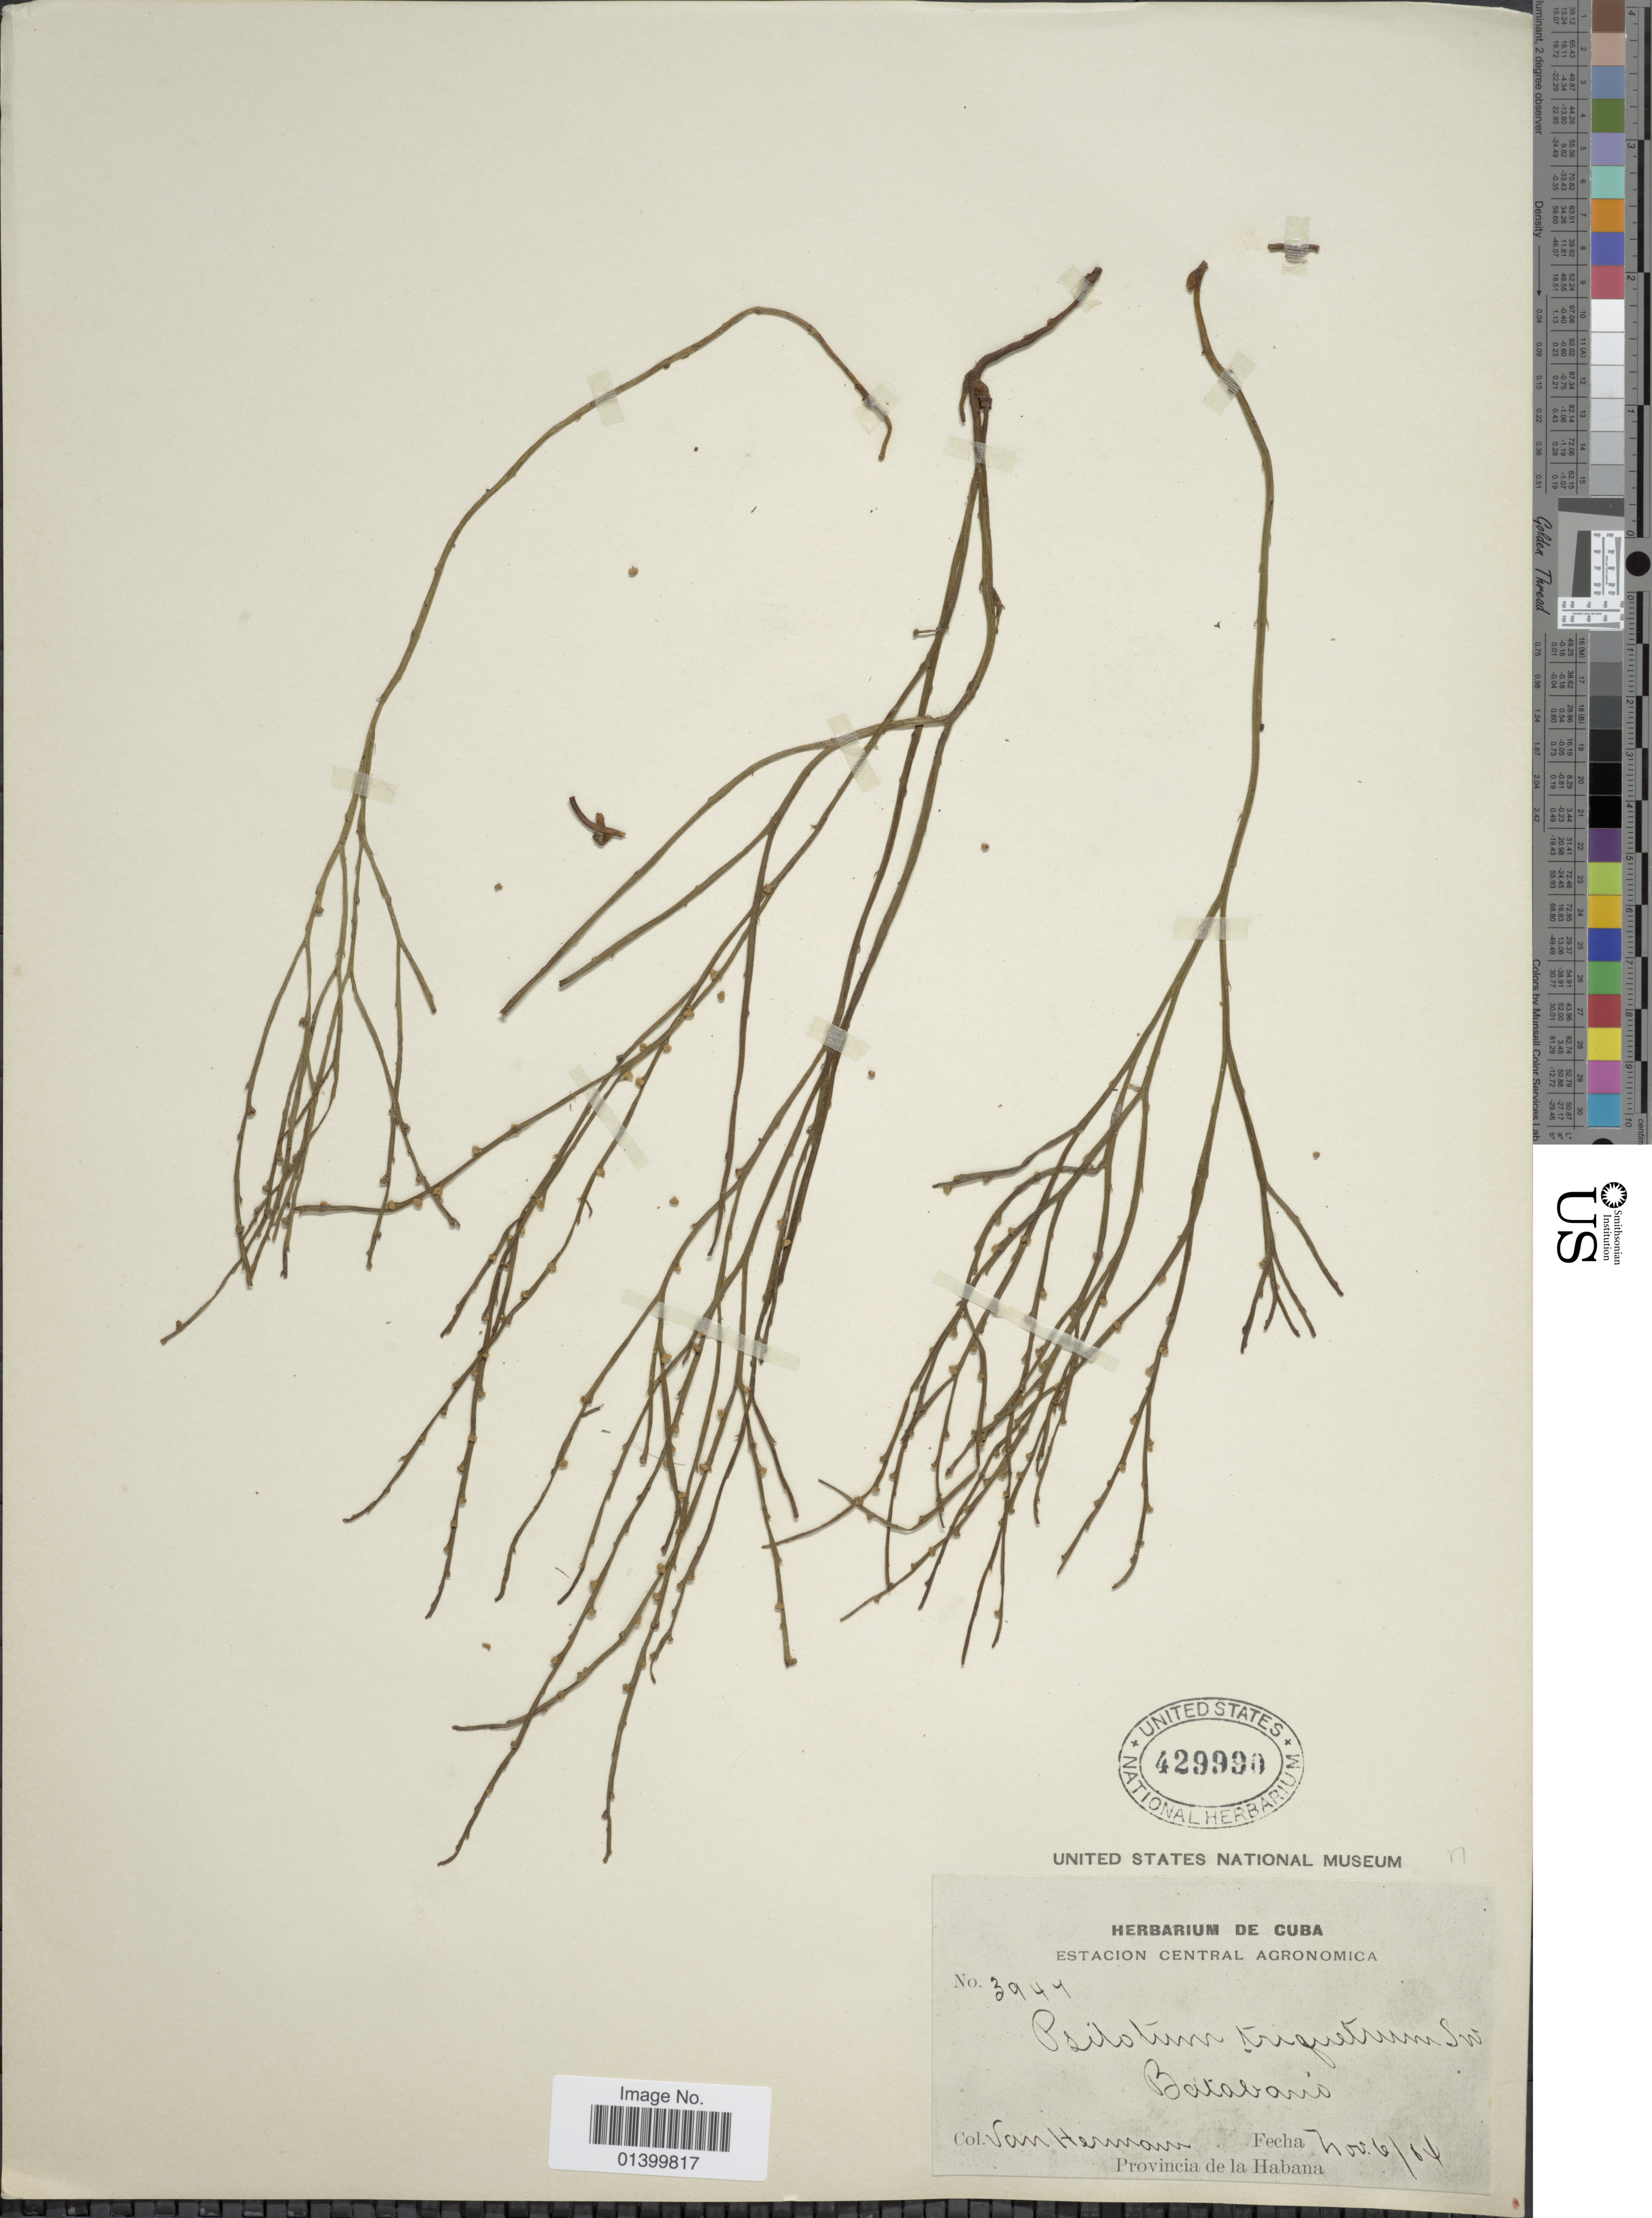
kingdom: Plantae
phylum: Tracheophyta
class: Polypodiopsida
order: Psilotales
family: Psilotaceae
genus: Psilotum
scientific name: Psilotum nudum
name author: (L.) P. Beauv.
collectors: Van Hermann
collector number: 3947*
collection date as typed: Transcribed d/m/y: 6/11/4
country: Cuba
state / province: La Habana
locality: Estacion Central Agronomica. Batabario. Province de la Habana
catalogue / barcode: US 429990